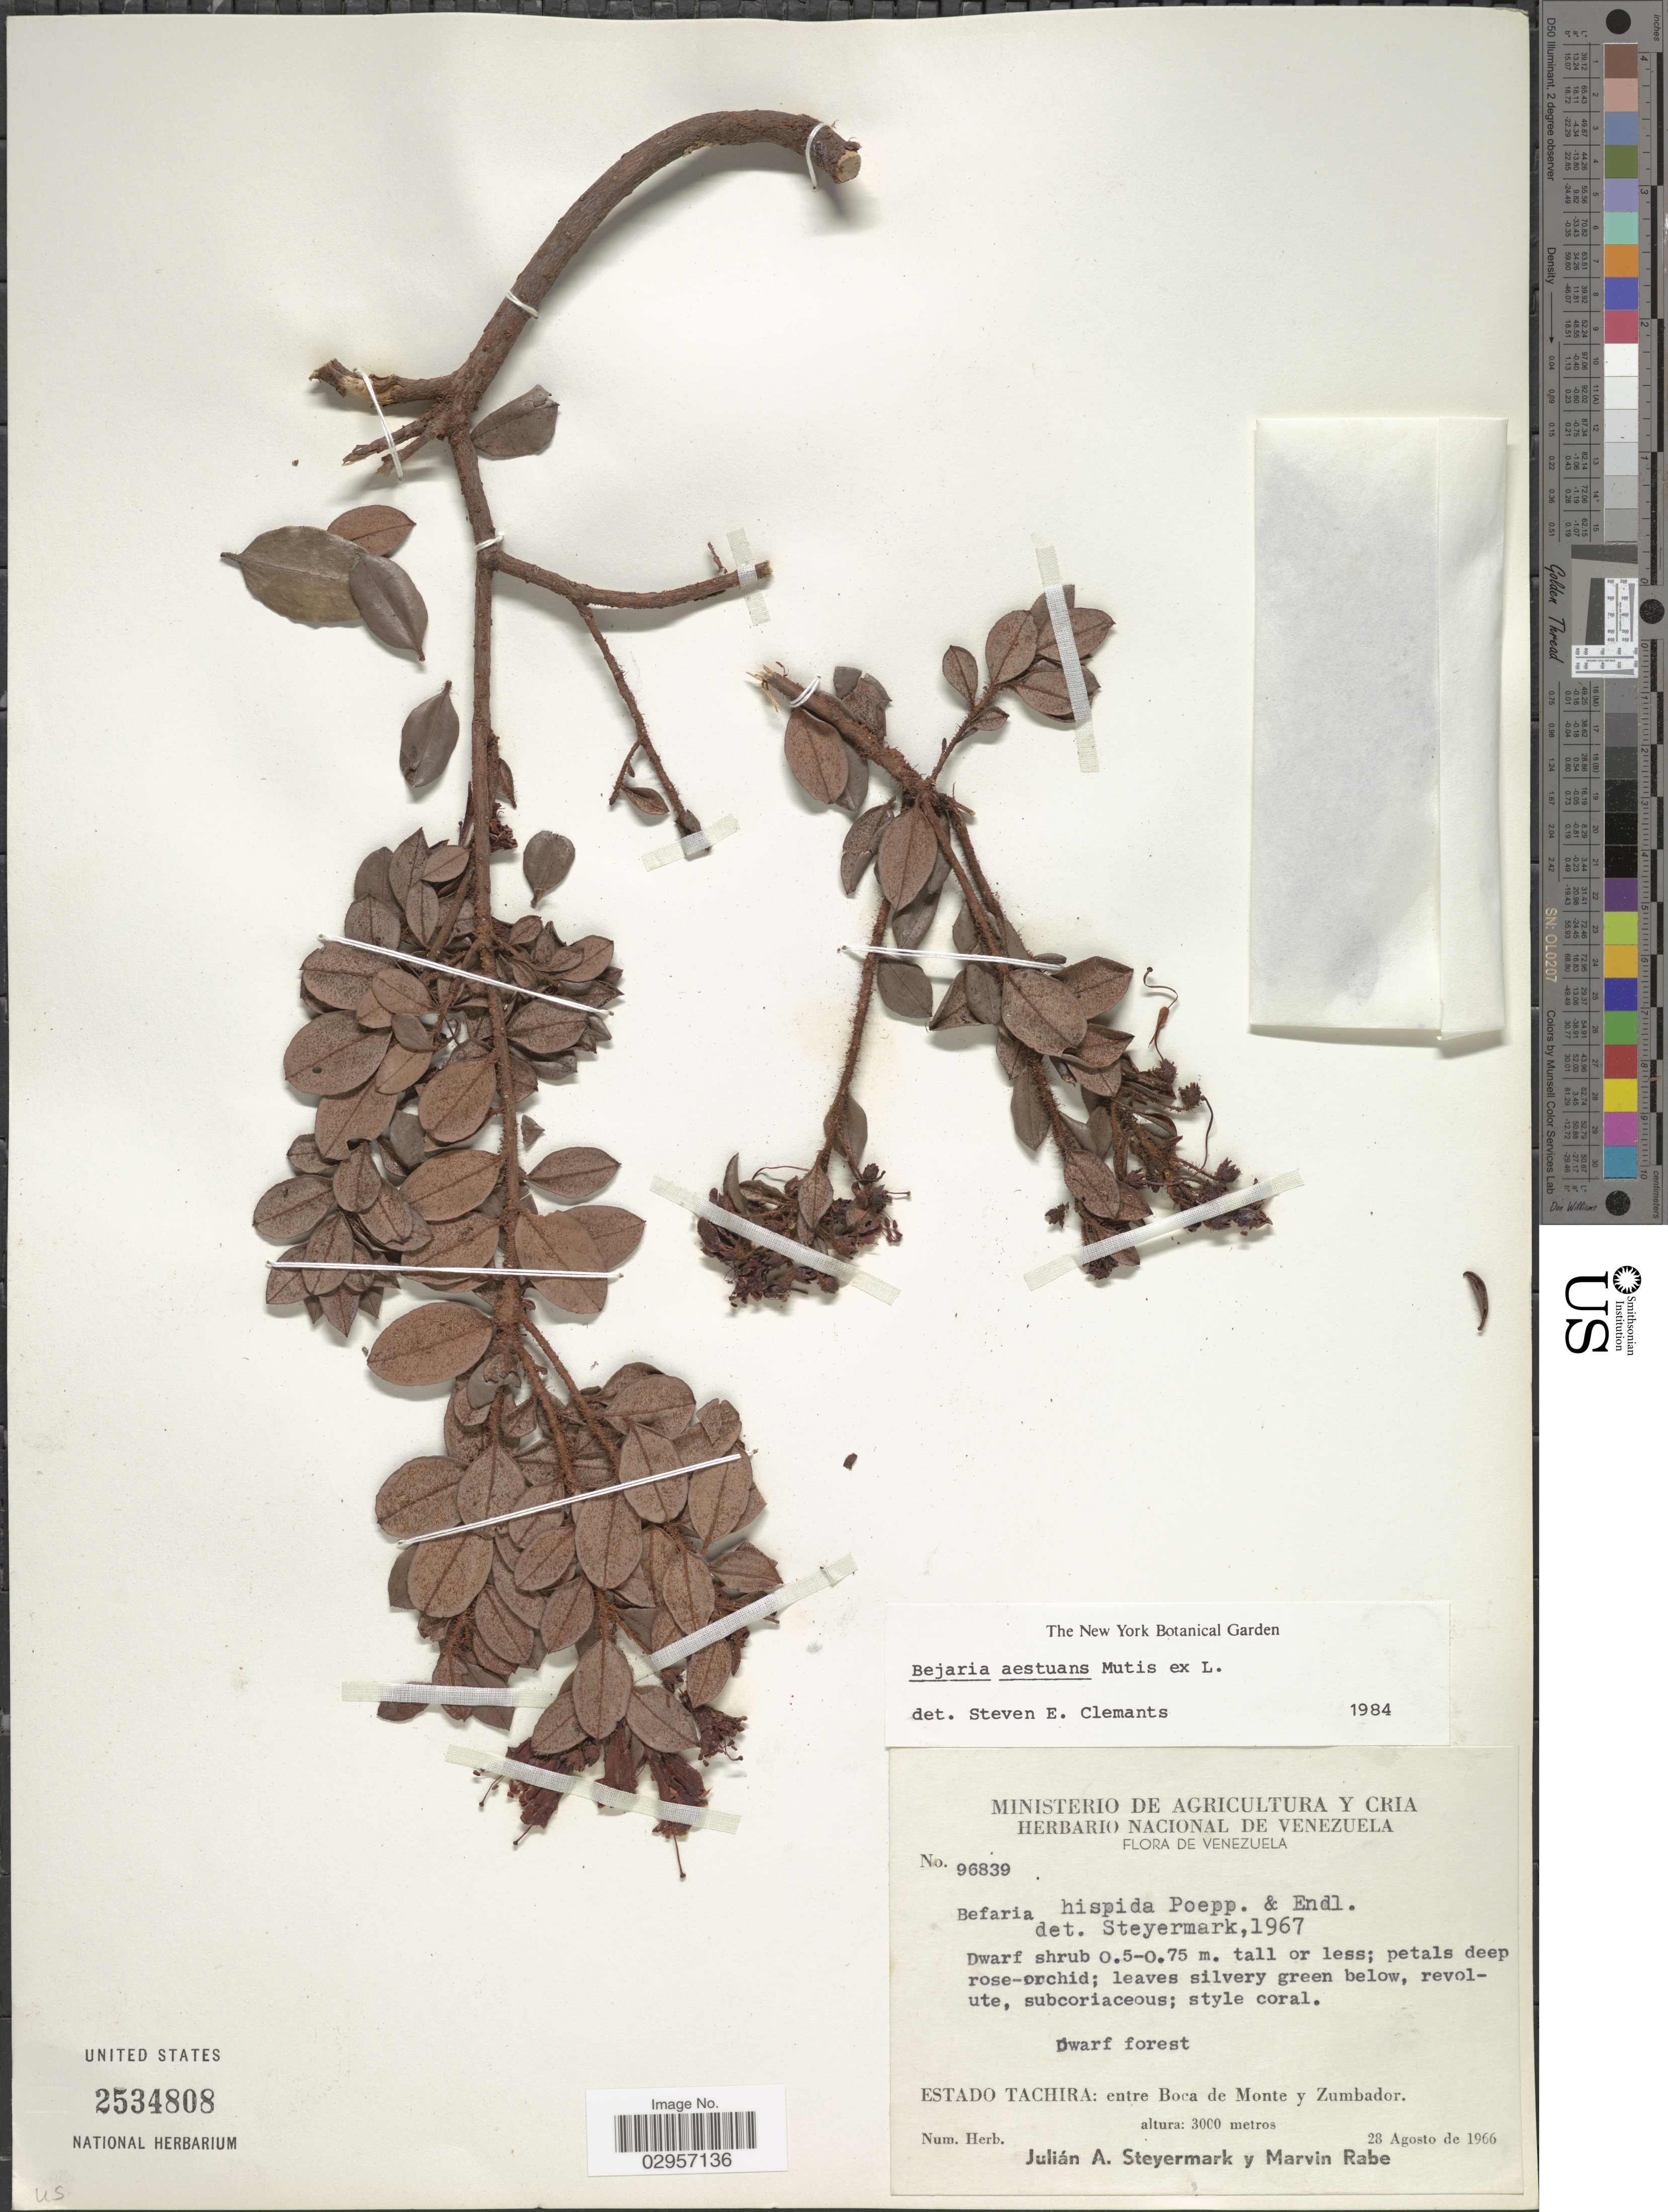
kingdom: Plantae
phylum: Tracheophyta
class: Magnoliopsida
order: Ericales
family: Ericaceae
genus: Befaria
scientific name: Befaria aestuans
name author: Mutis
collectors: J. Steyermark & M. Rabe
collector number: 96839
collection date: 1966-08-28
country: Venezuela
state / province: Tachira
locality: Estado Tachira: entre Boca de Monte y Zumbador.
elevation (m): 3000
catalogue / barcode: US 2534808